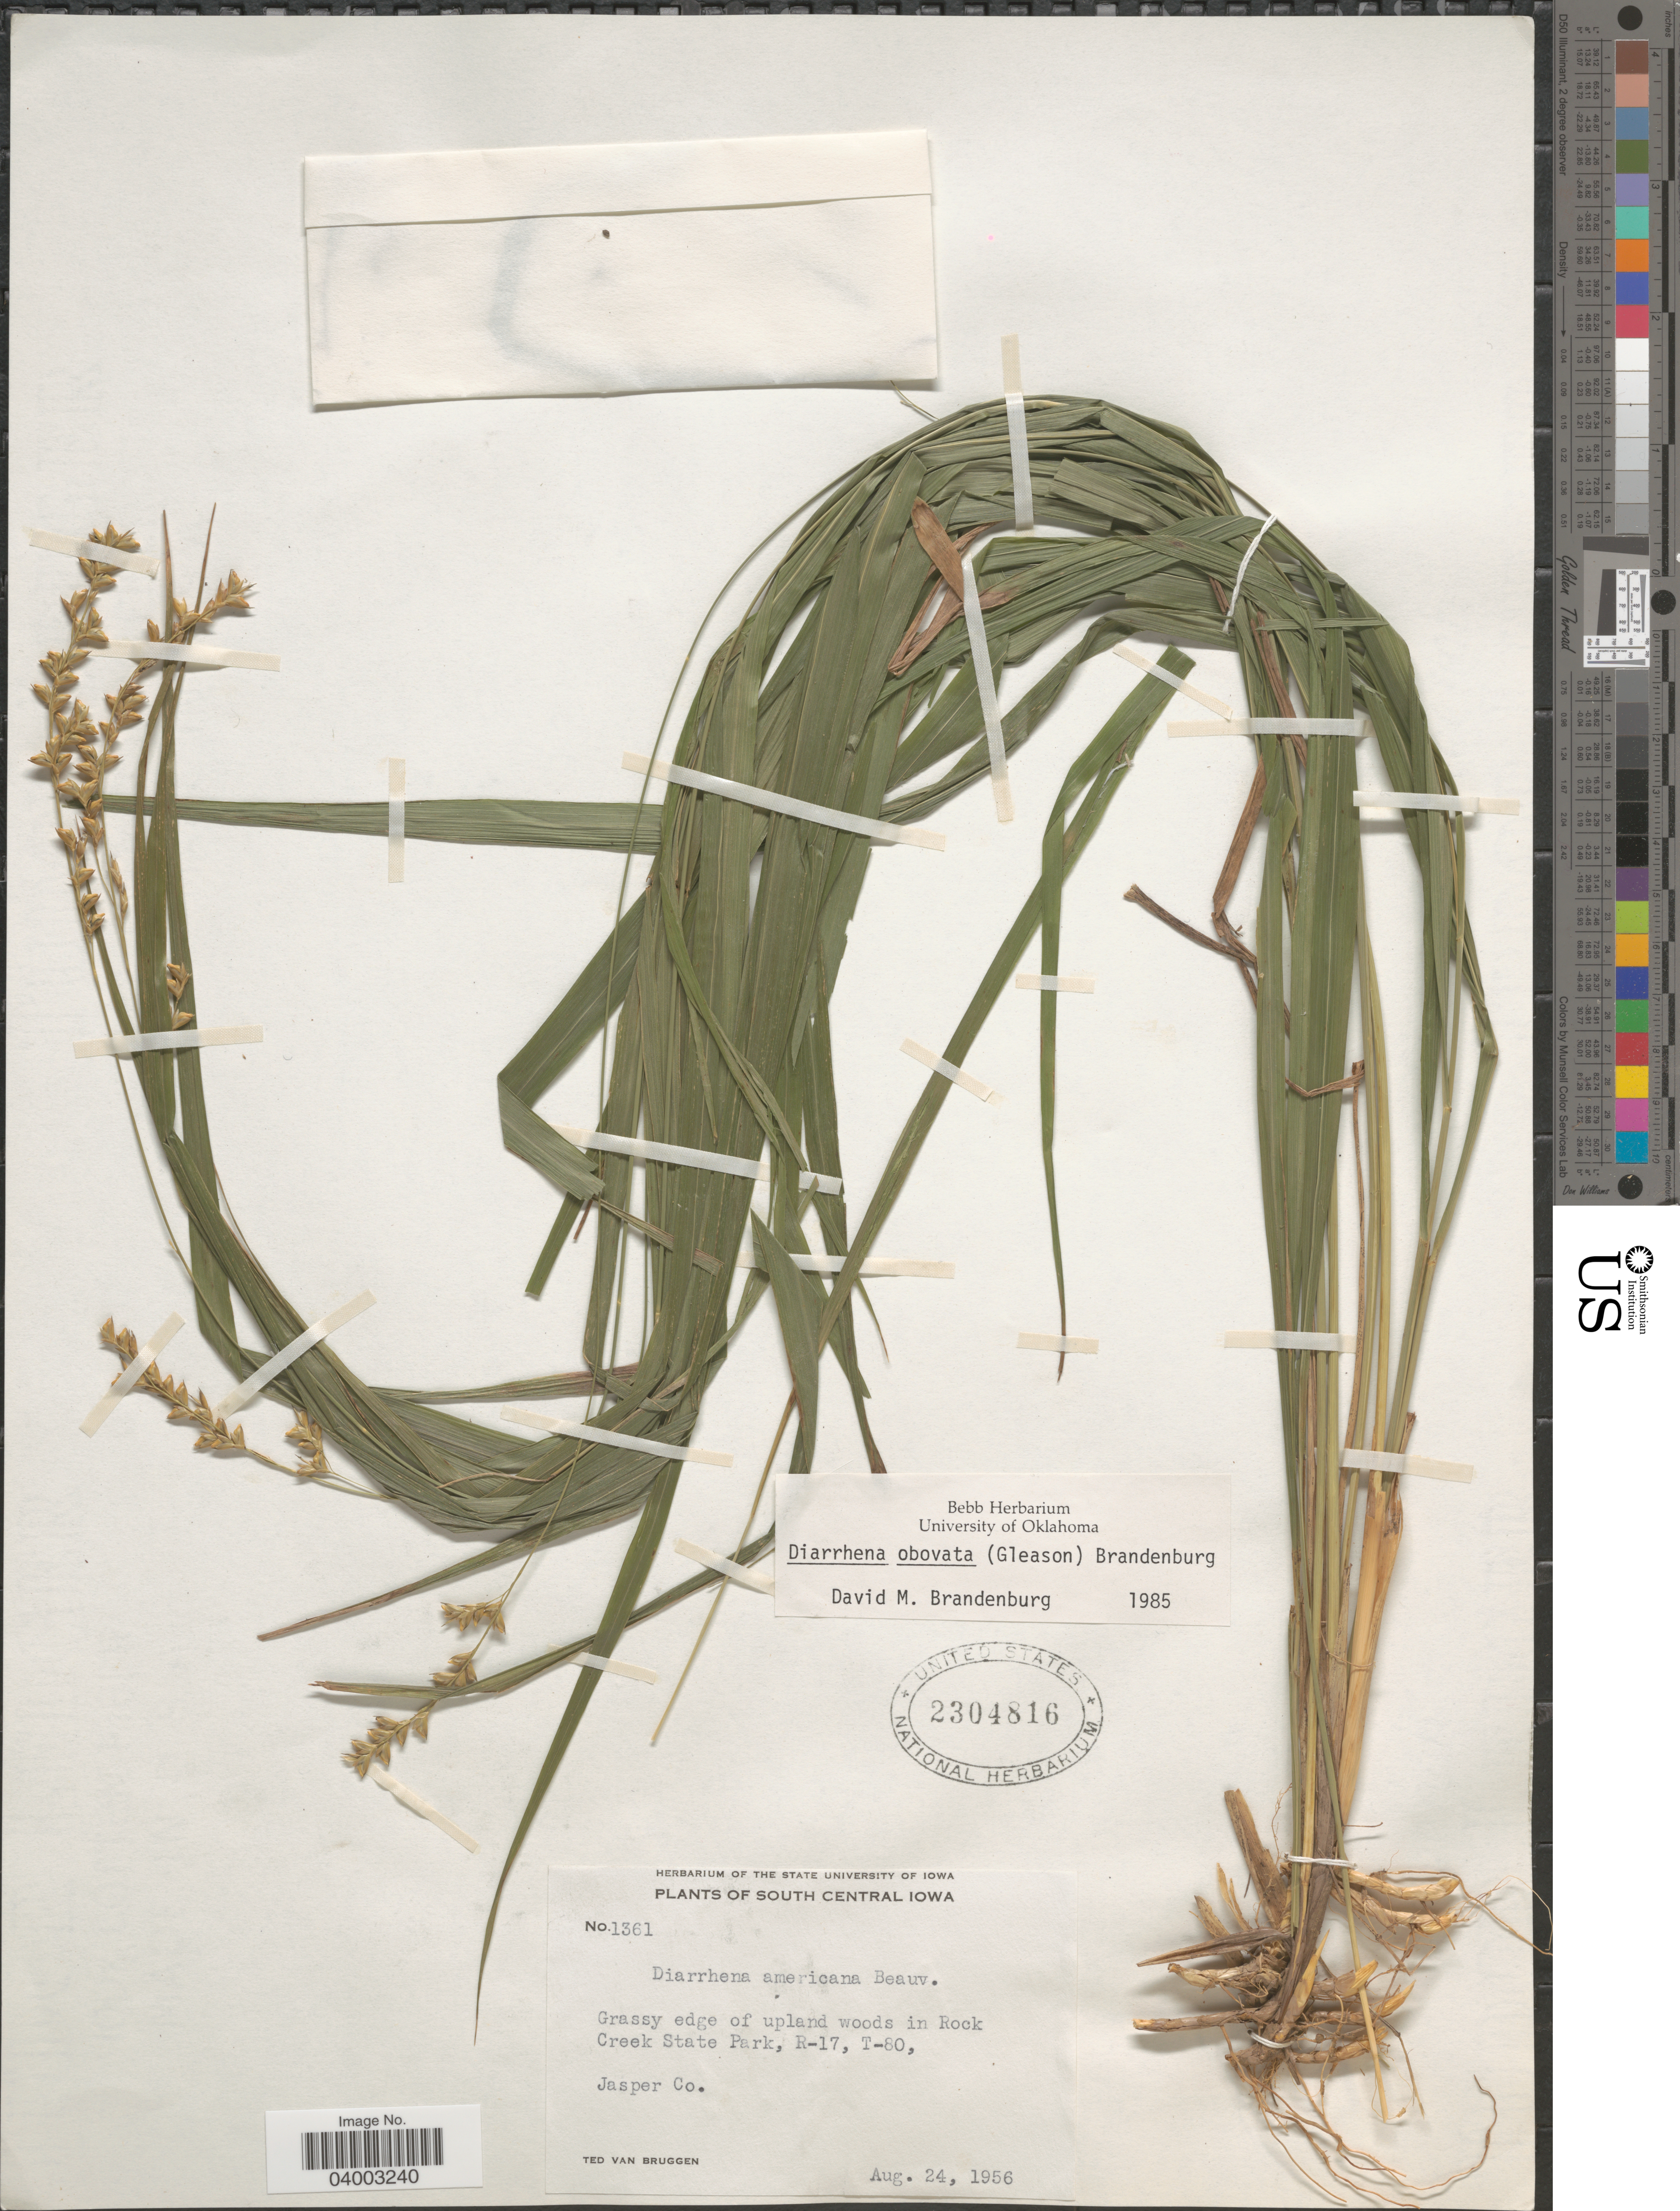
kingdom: Plantae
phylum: Tracheophyta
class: Liliopsida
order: Poales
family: Poaceae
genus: Diarrhena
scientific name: Diarrhena obovata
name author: (Gleason) Brandenburg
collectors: T. van Bruggen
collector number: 1361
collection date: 1956-08-24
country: United States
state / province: Iowa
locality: South Central Iowa. Grassy edge of upland woods in Rock Creek State Park, R-17, T-80, Jasper Co.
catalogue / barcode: US 2304816